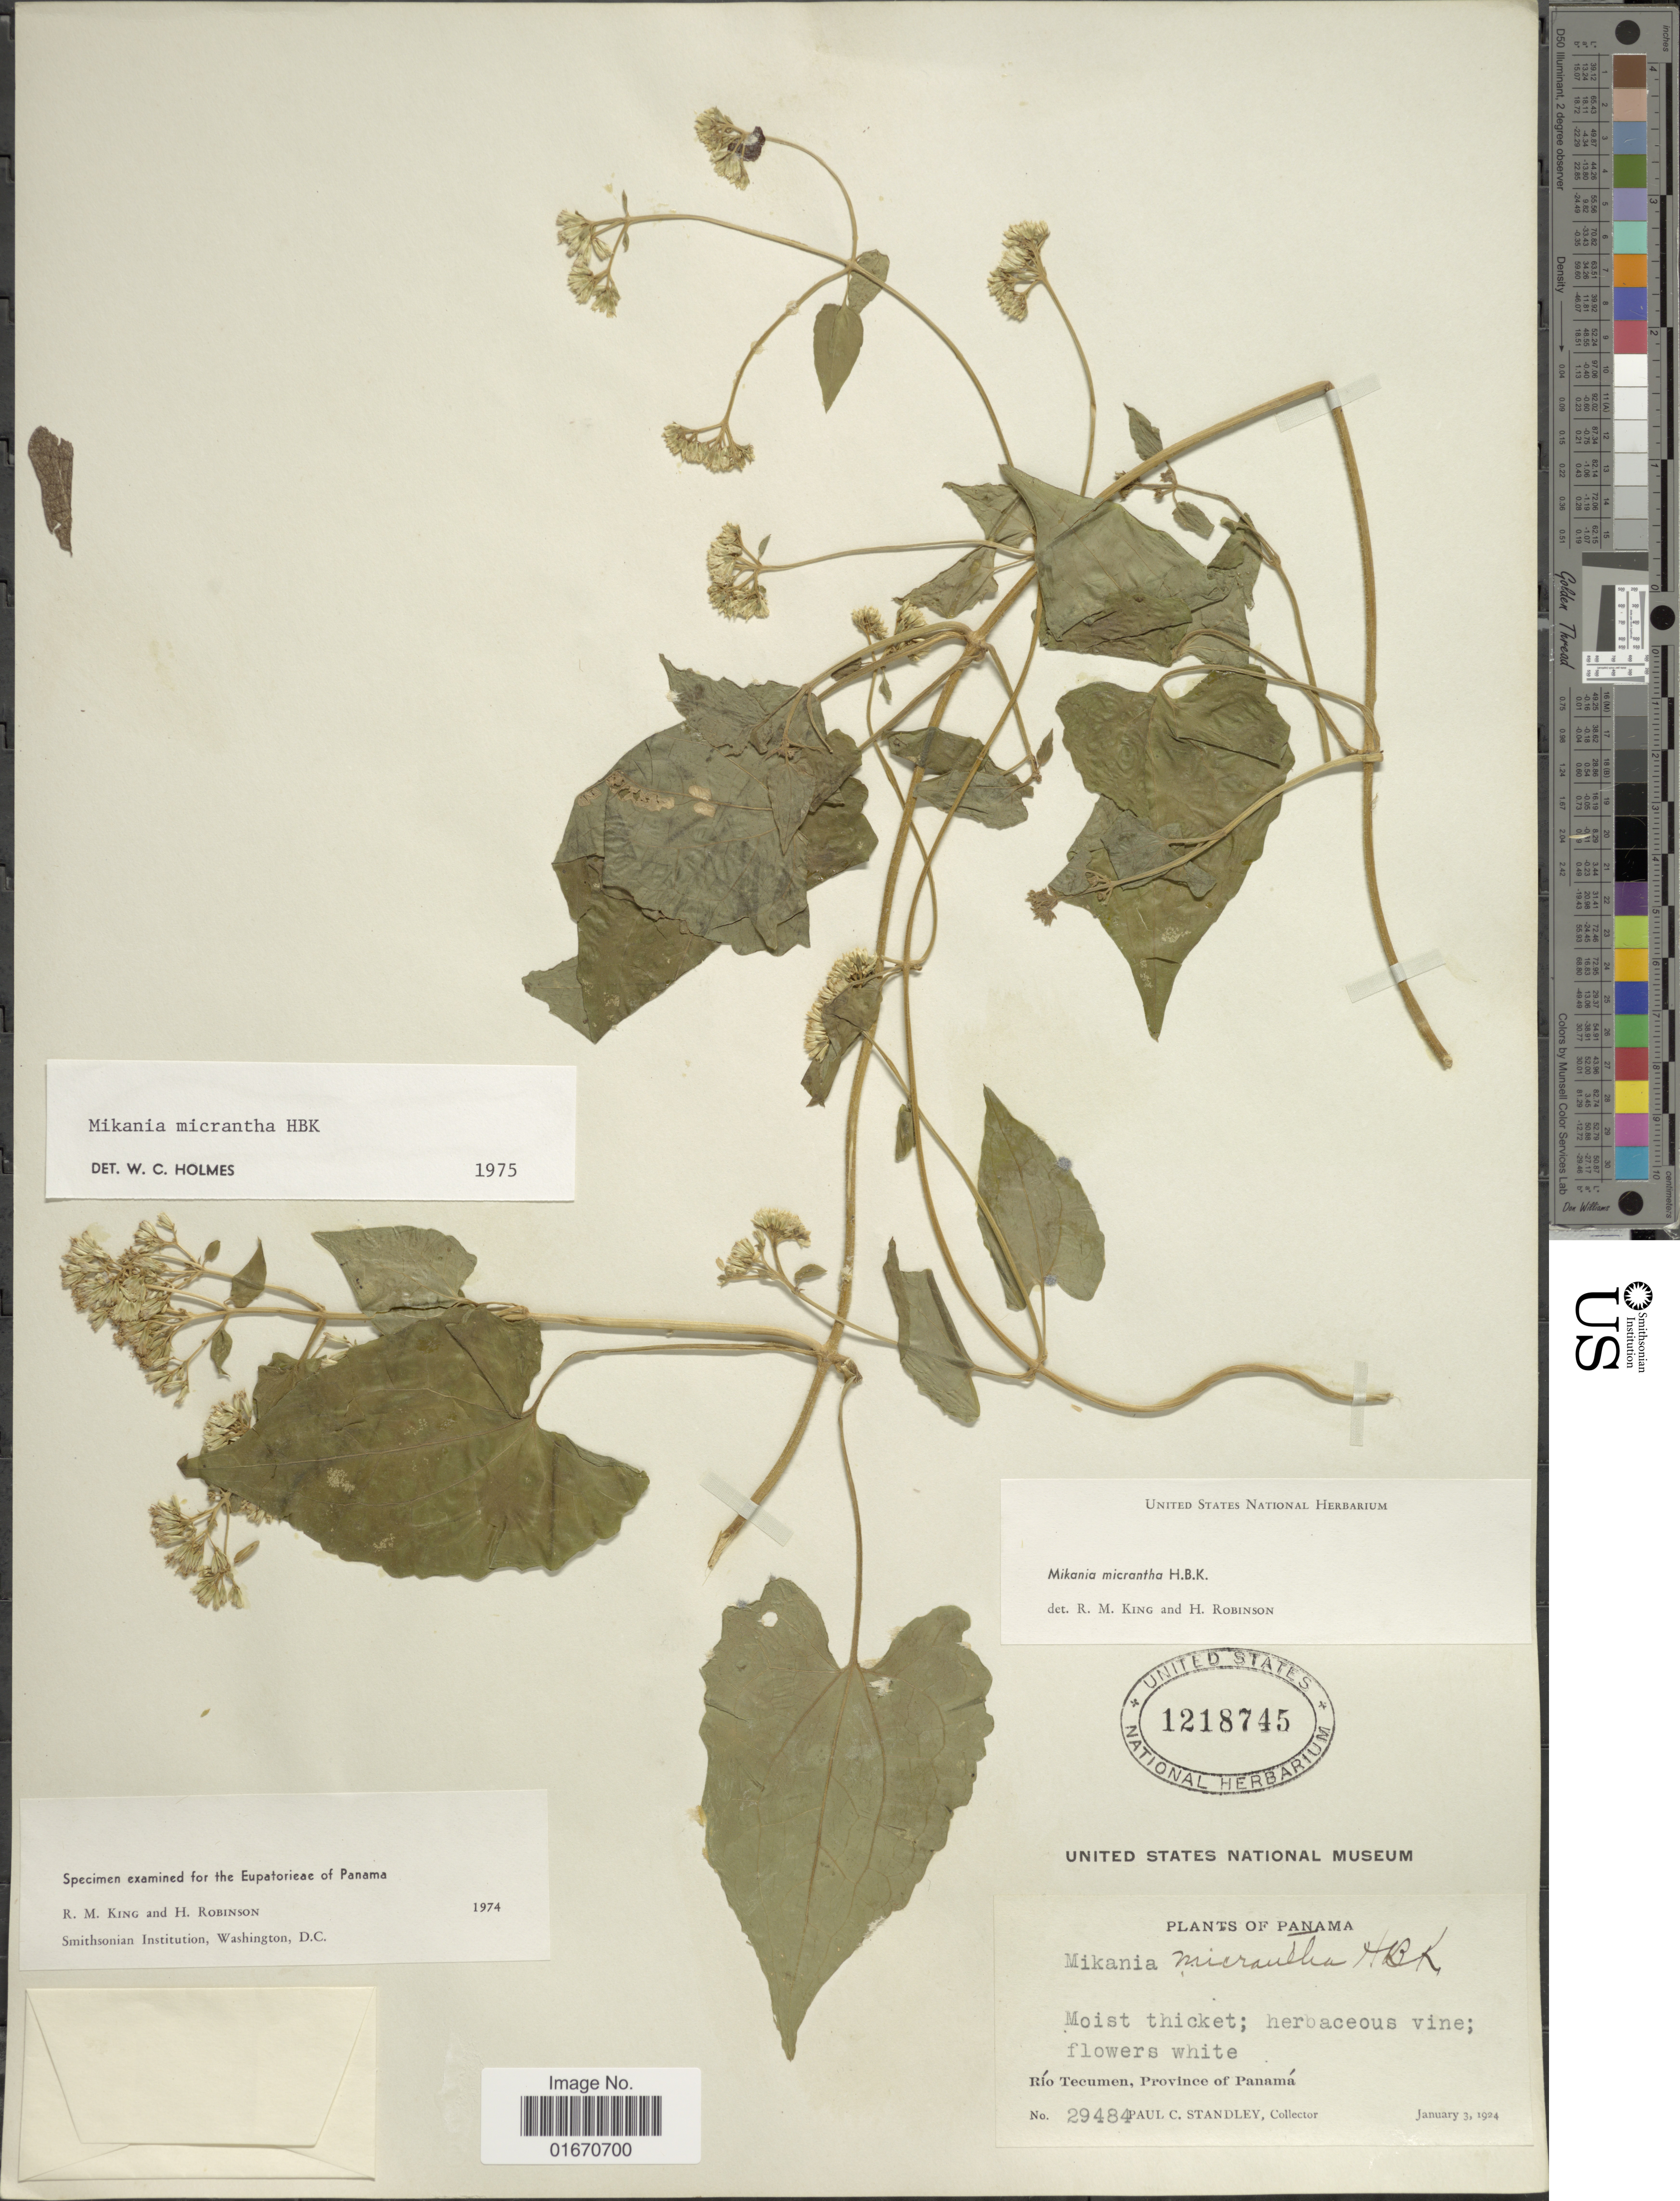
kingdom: Plantae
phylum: Tracheophyta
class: Magnoliopsida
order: Asterales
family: Asteraceae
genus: Mikania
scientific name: Mikania micrantha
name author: Kunth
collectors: P. C. Standley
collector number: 29484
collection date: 1924-01-03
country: Panama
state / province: Panamá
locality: Rio Tecumen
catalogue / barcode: US 1218745